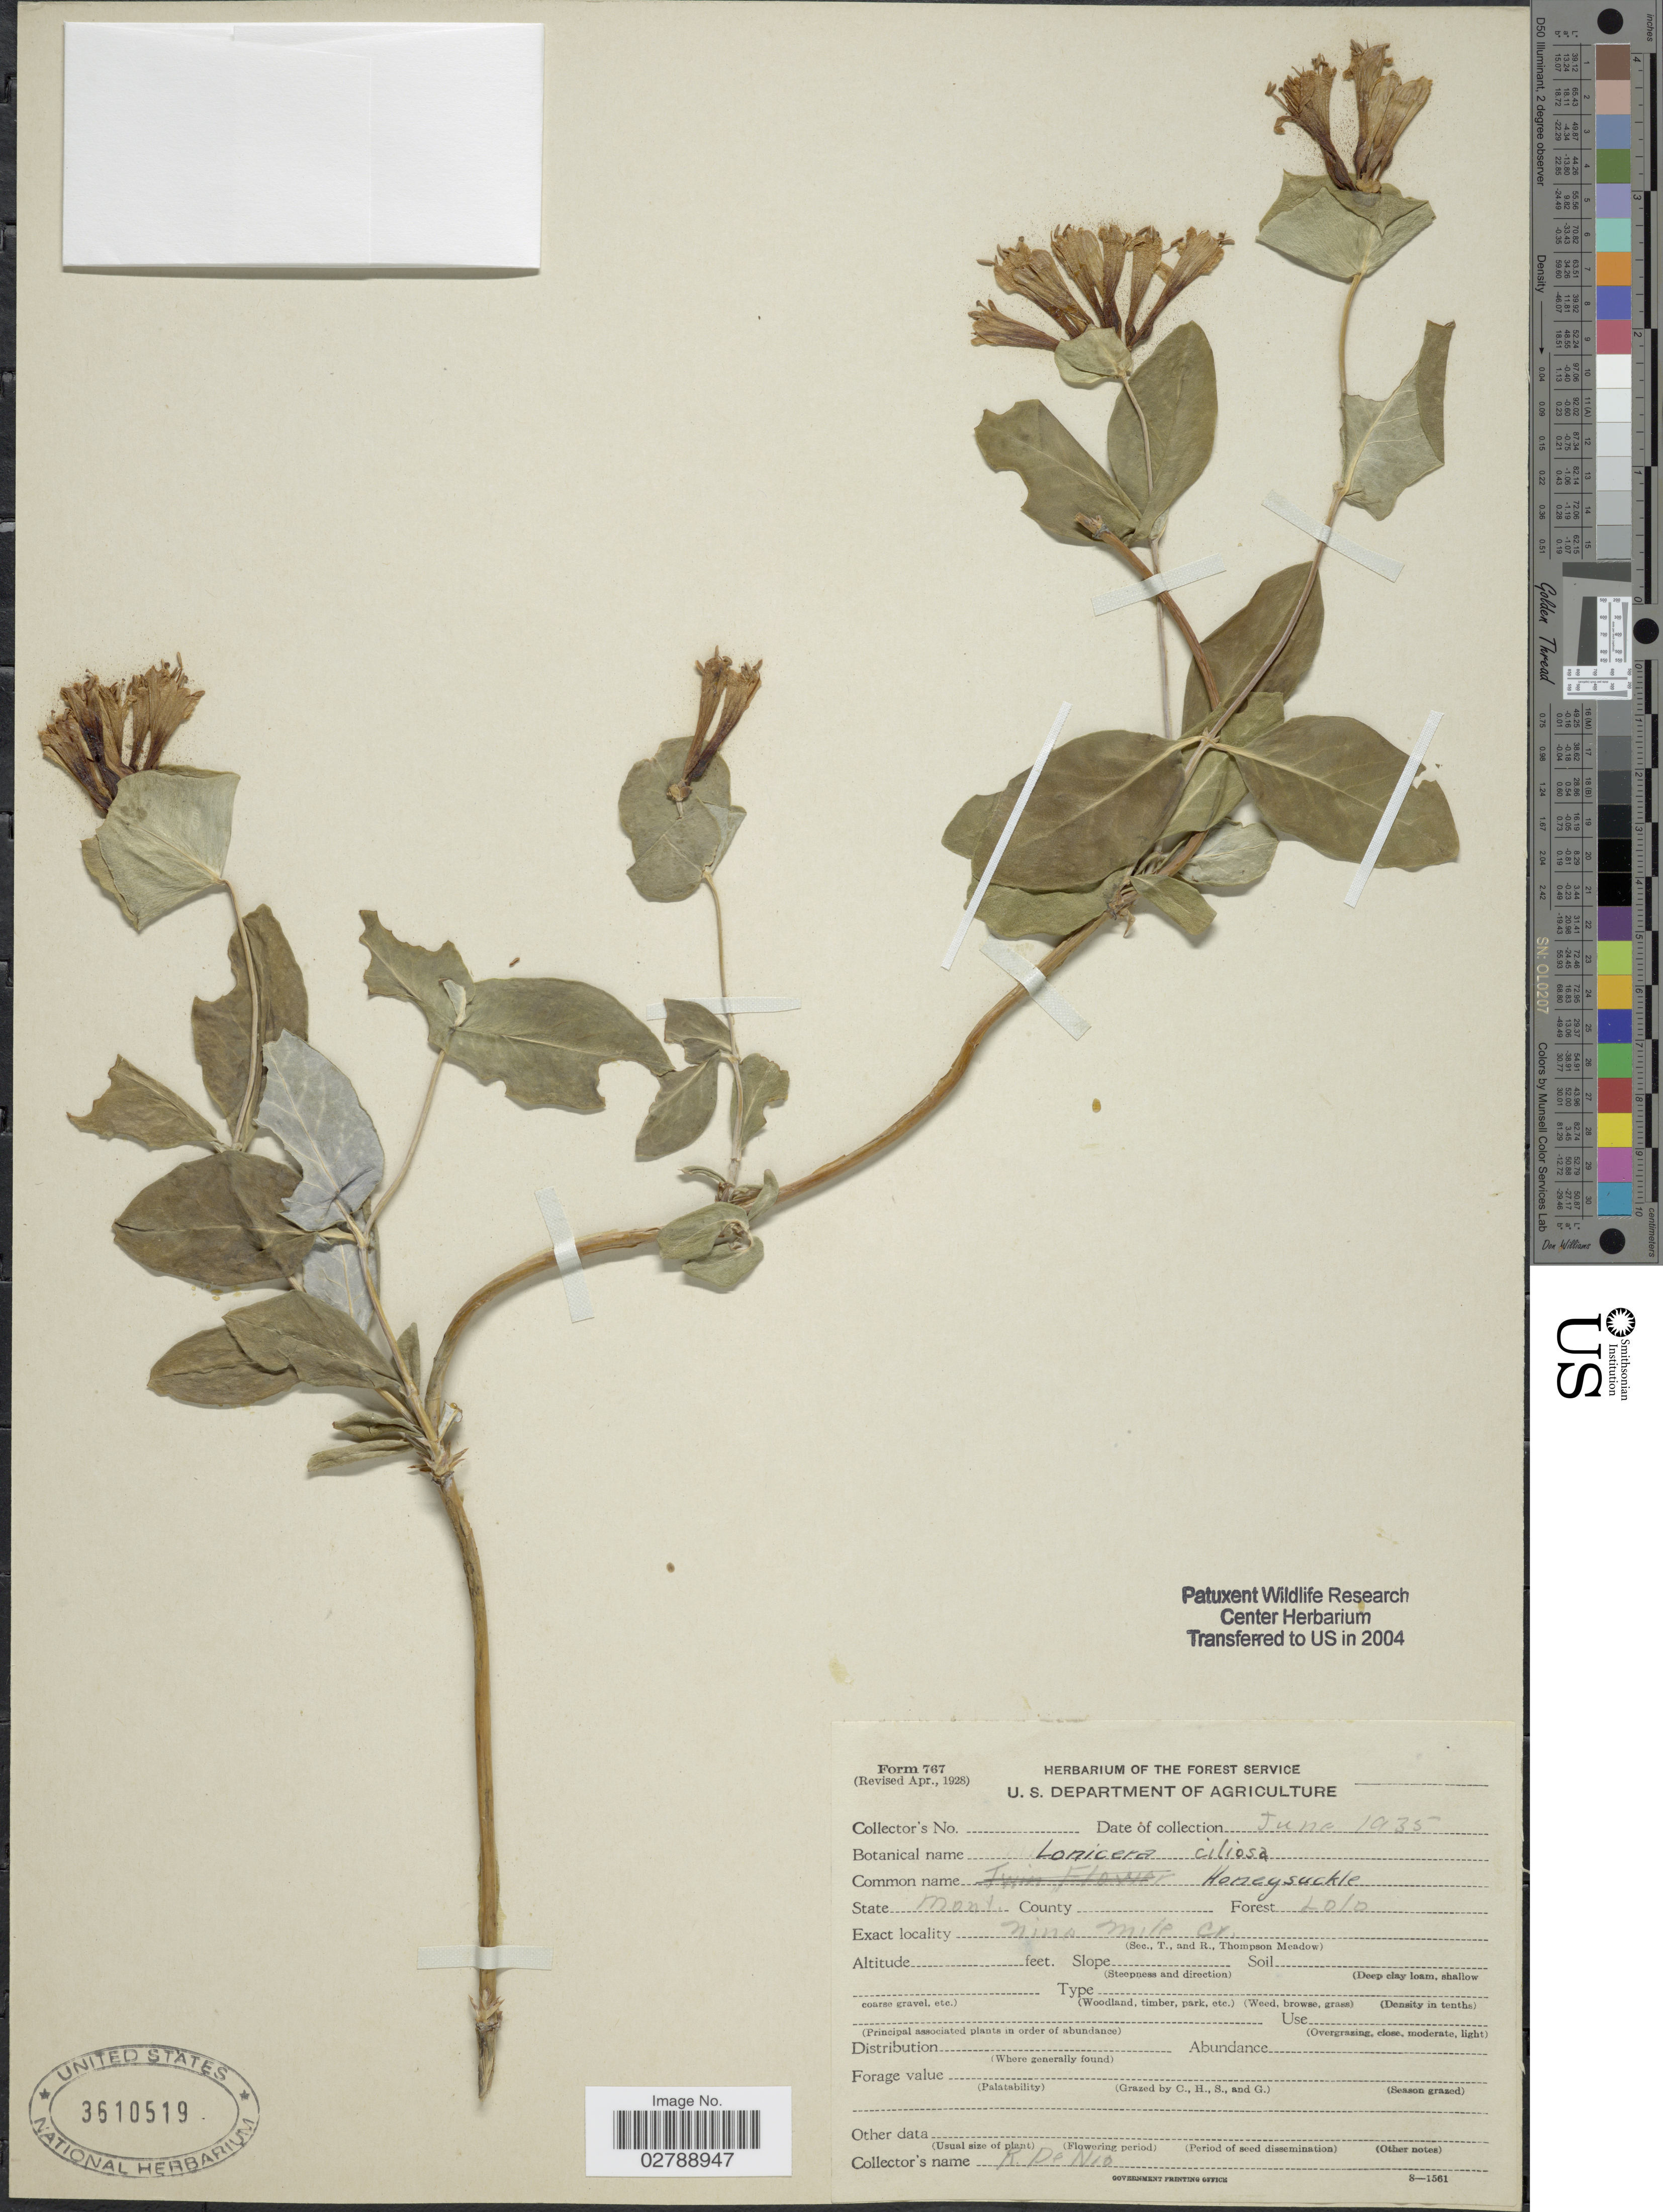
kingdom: Plantae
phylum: Tracheophyta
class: Magnoliopsida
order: Dipsacales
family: Caprifoliaceae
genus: Lonicera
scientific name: Lonicera ciliosa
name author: Poir.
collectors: R. Denio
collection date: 1935-06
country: United States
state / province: Montana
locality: State Mont. Forest Lolo. Nine Mile cr.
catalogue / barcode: US 3610519